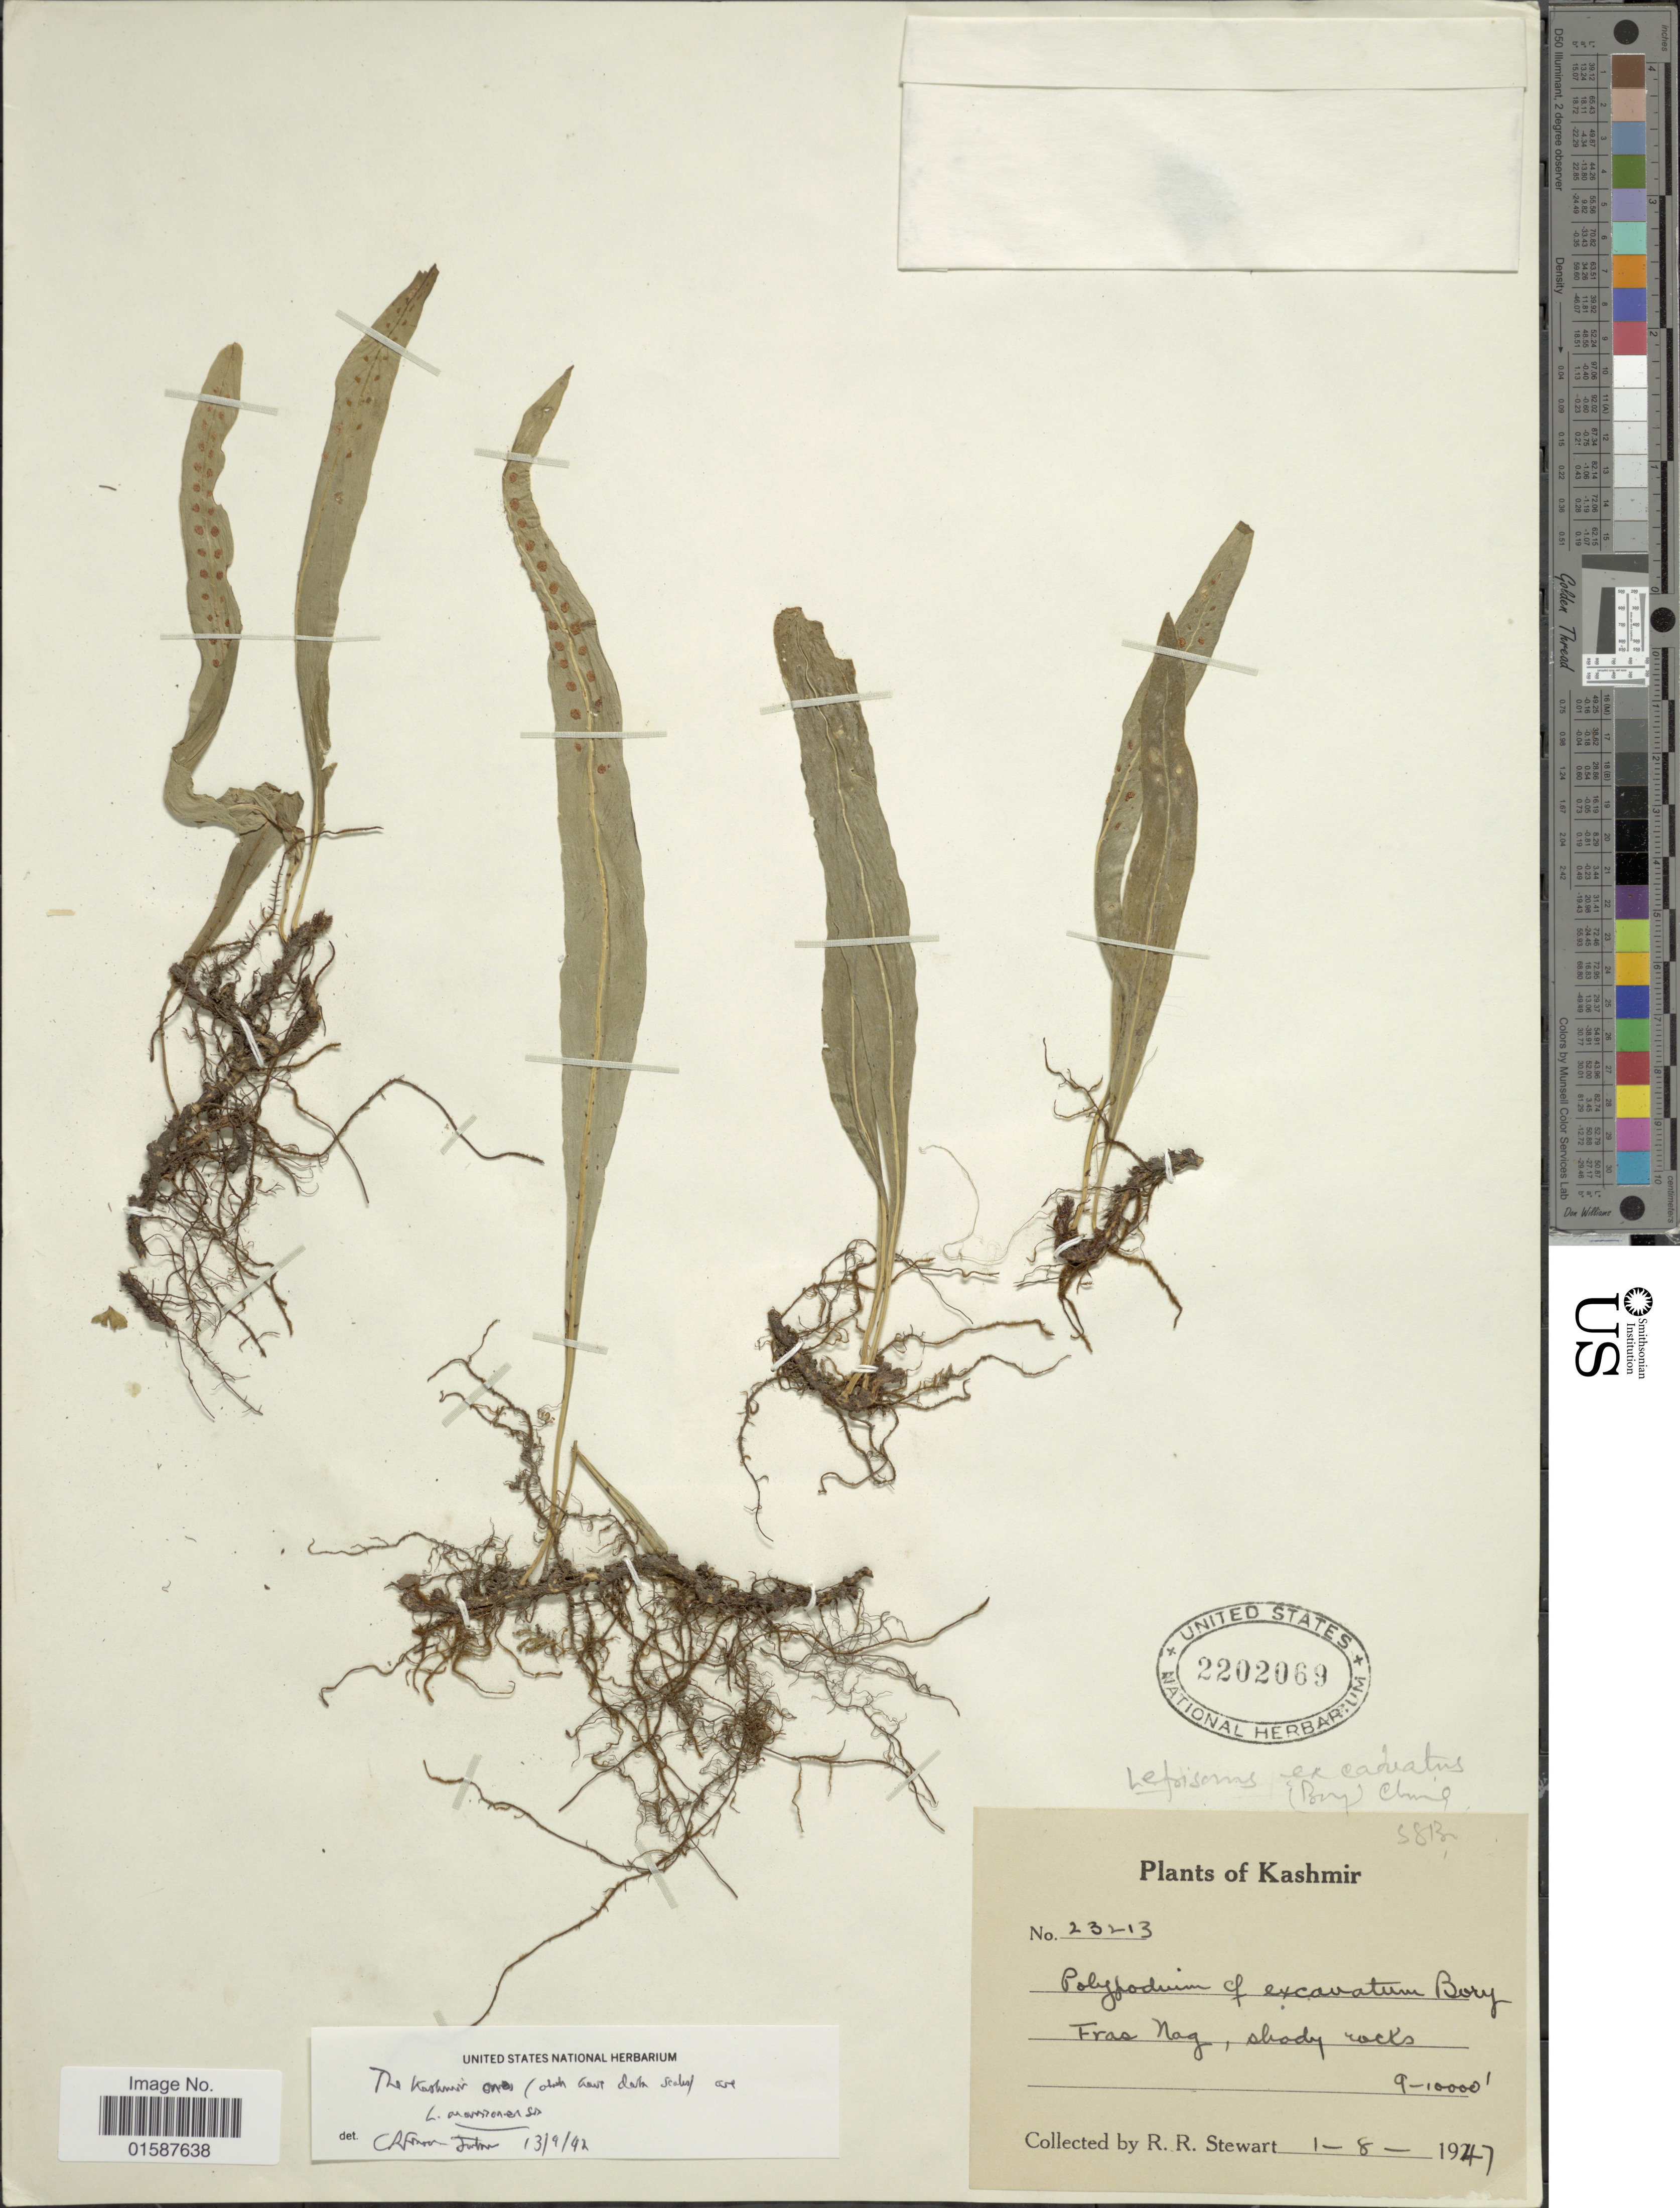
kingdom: Plantae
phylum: Tracheophyta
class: Polypodiopsida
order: Polypodiales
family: Polypodiaceae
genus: Lepisorus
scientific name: Lepisorus excavatus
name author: (Bory ex Willd.) Ching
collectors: R. R. Stewart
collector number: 23213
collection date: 1947-08-01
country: India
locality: Kashmir, Fras Nag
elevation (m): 2743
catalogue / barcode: US 2202069